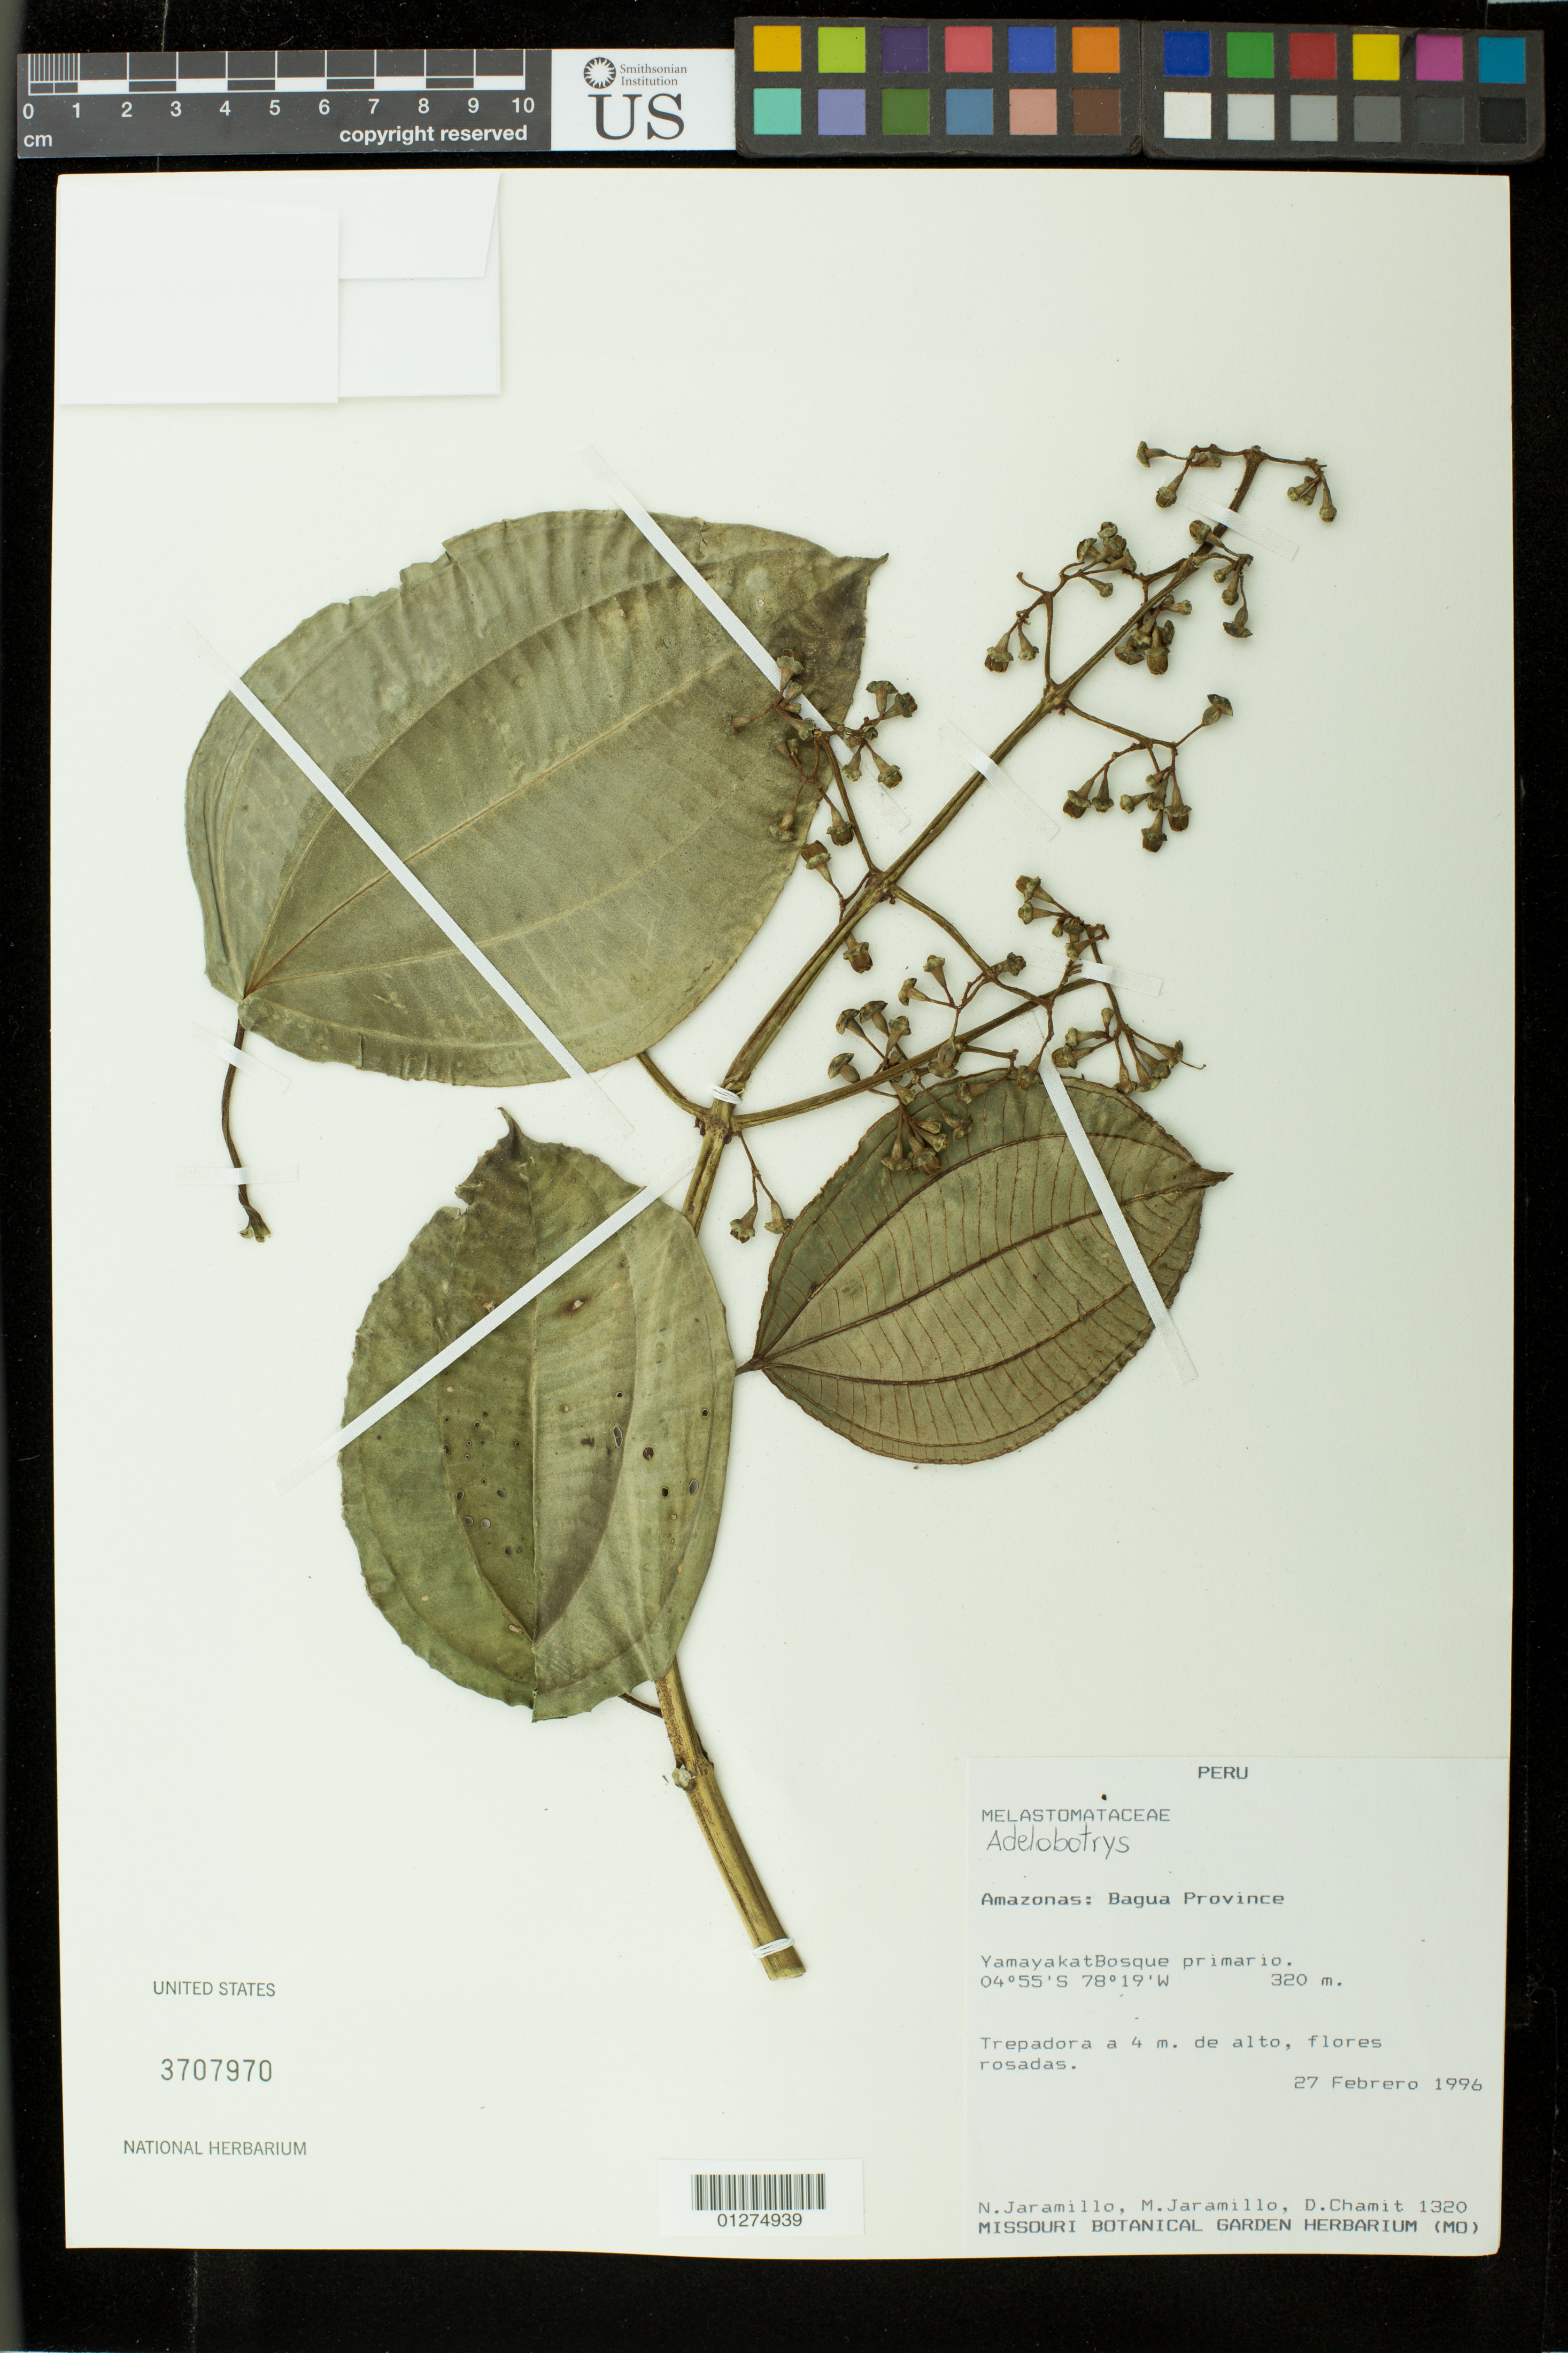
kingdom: Plantae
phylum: Tracheophyta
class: Magnoliopsida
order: Myrtales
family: Melastomataceae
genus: Adelobotrys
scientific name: Adelobotrys sp.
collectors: N. Jaramillo, M. Jaramillo & D. Chamit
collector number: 1320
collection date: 1996-02-27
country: Peru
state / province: Amazonas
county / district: Bagua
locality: Yamayakat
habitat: bosque primario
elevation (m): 320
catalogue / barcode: US 3707970